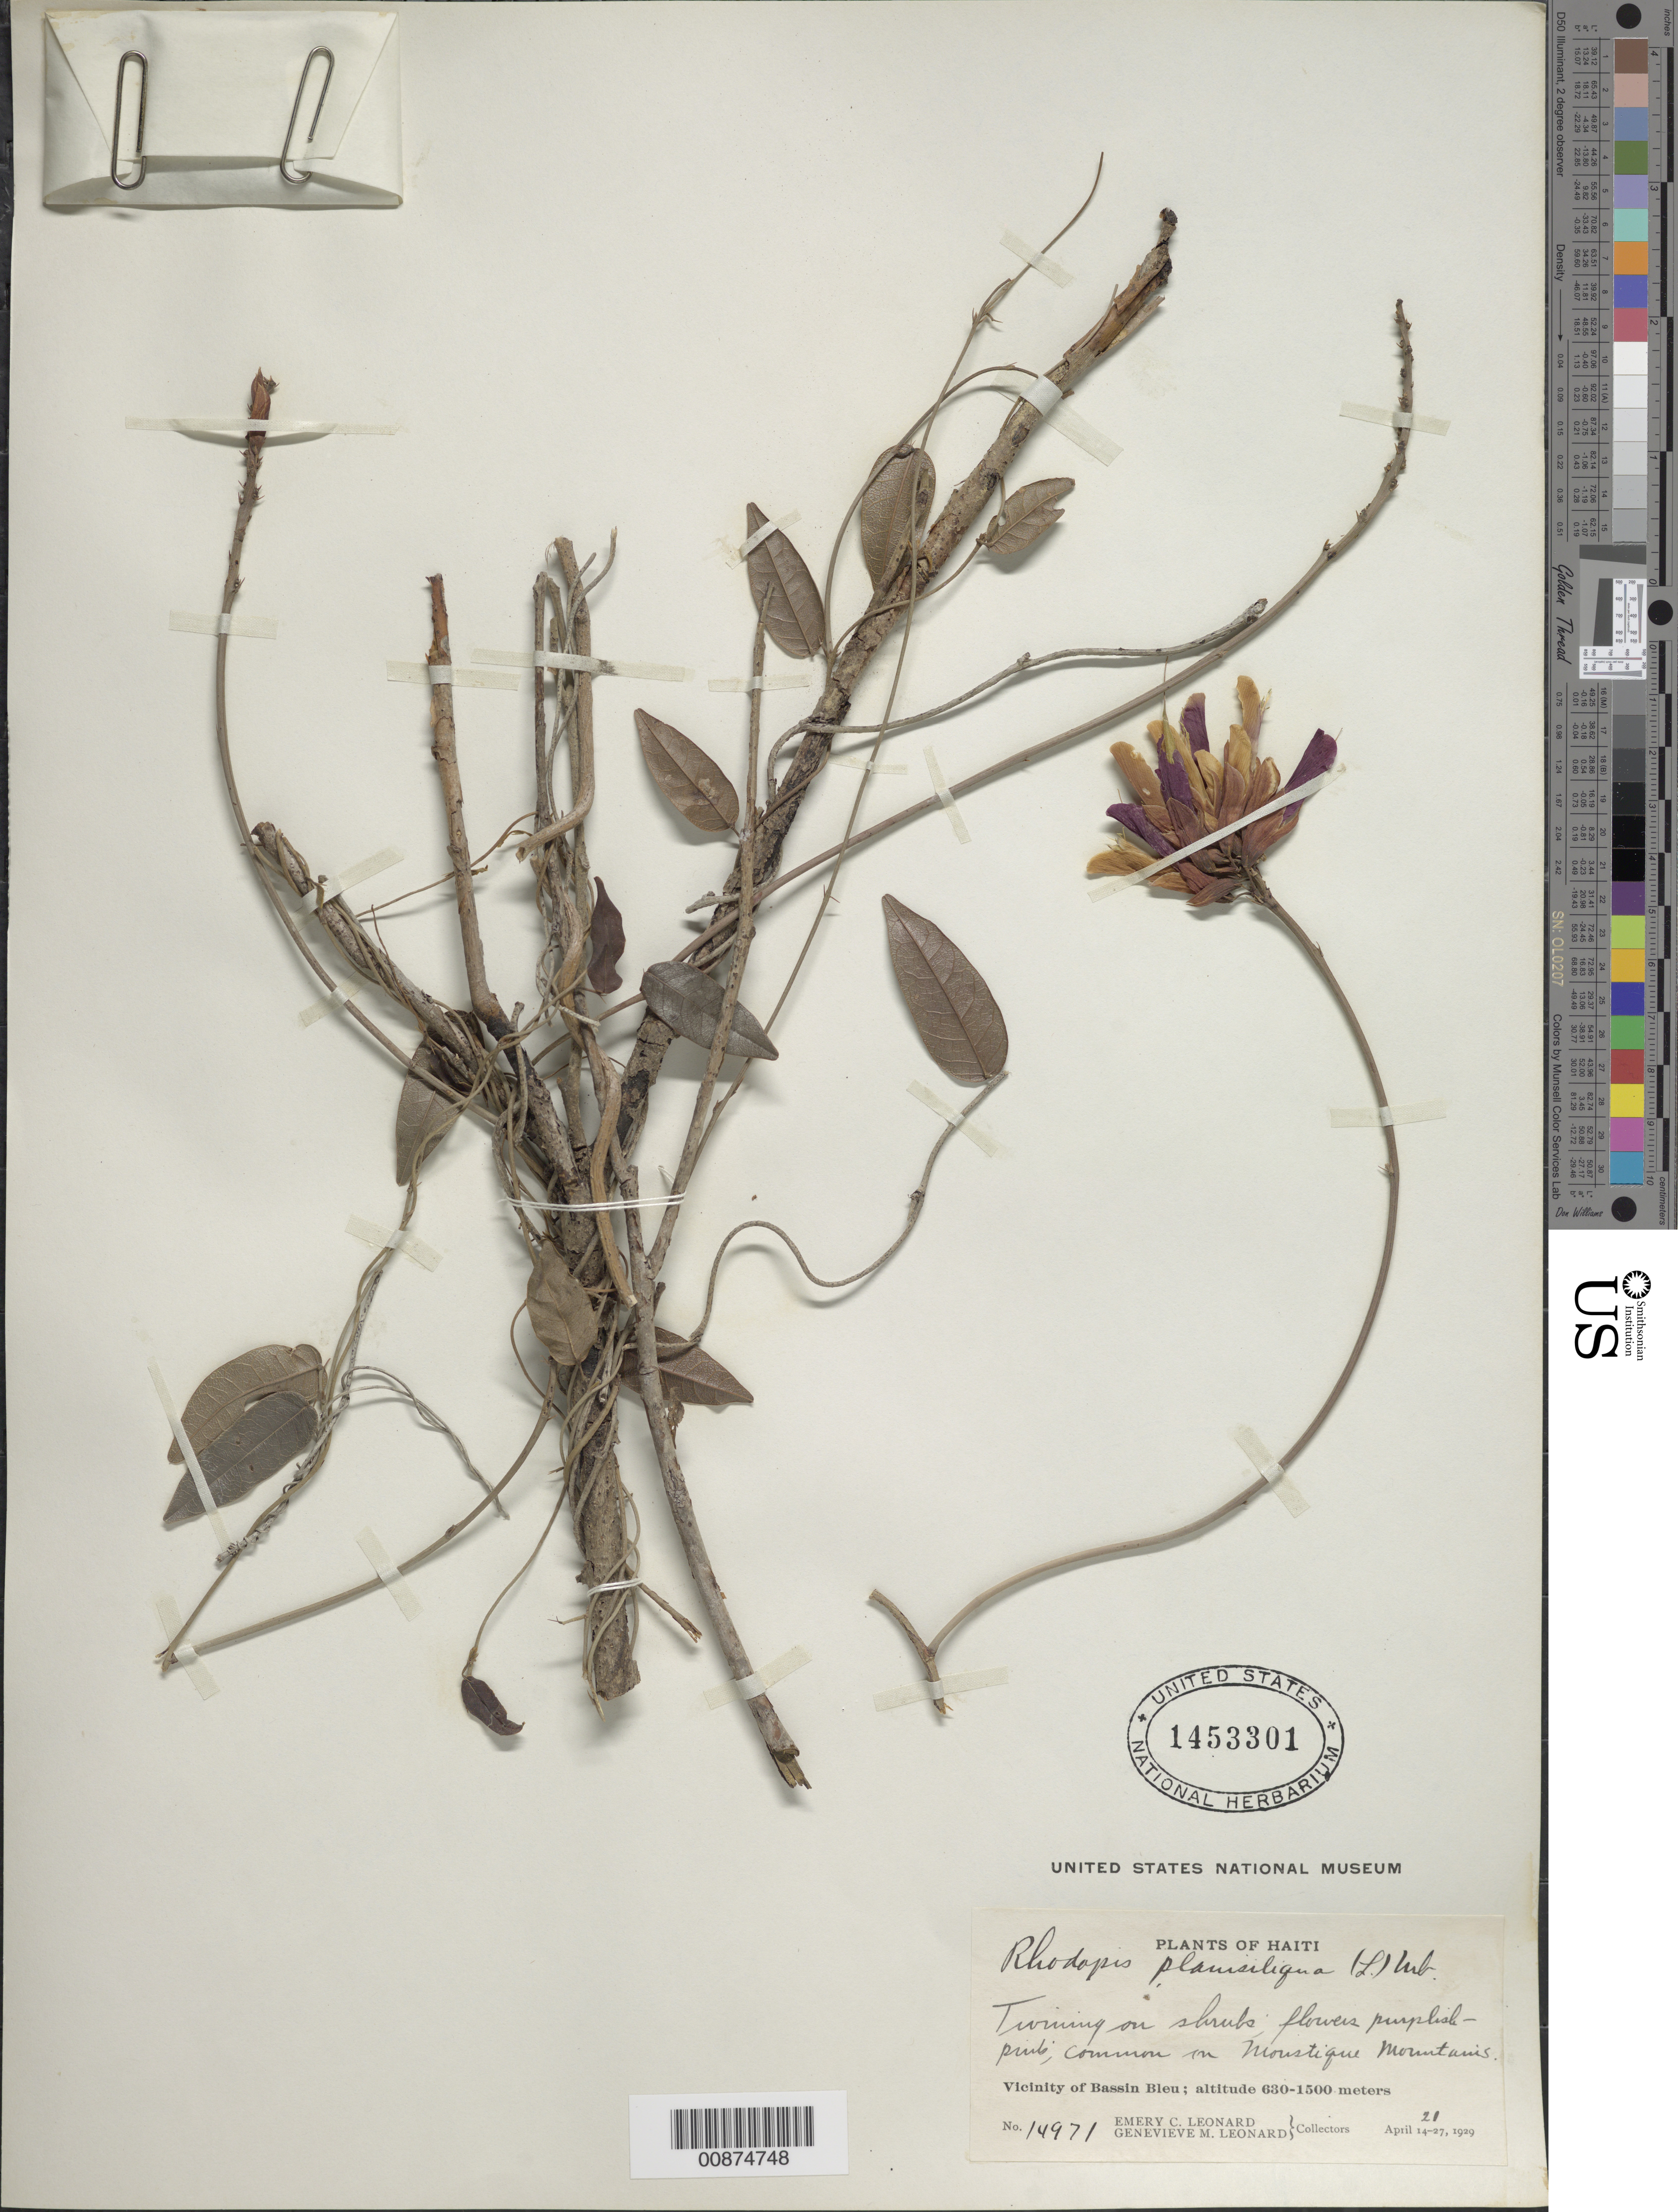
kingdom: Plantae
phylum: Tracheophyta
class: Magnoliopsida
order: Fabales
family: Fabaceae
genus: Rhodopis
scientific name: Rhodopis planisiliqua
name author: (L.) Urb.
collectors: E. C. Leonard & G. M. Leonard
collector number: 14971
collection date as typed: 21 Apr 1929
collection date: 1929-04-21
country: Haiti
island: Hispaniola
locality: Vicinity of Bassin Bleu.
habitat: Twining on shrubs.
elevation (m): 630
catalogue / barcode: US 1453301